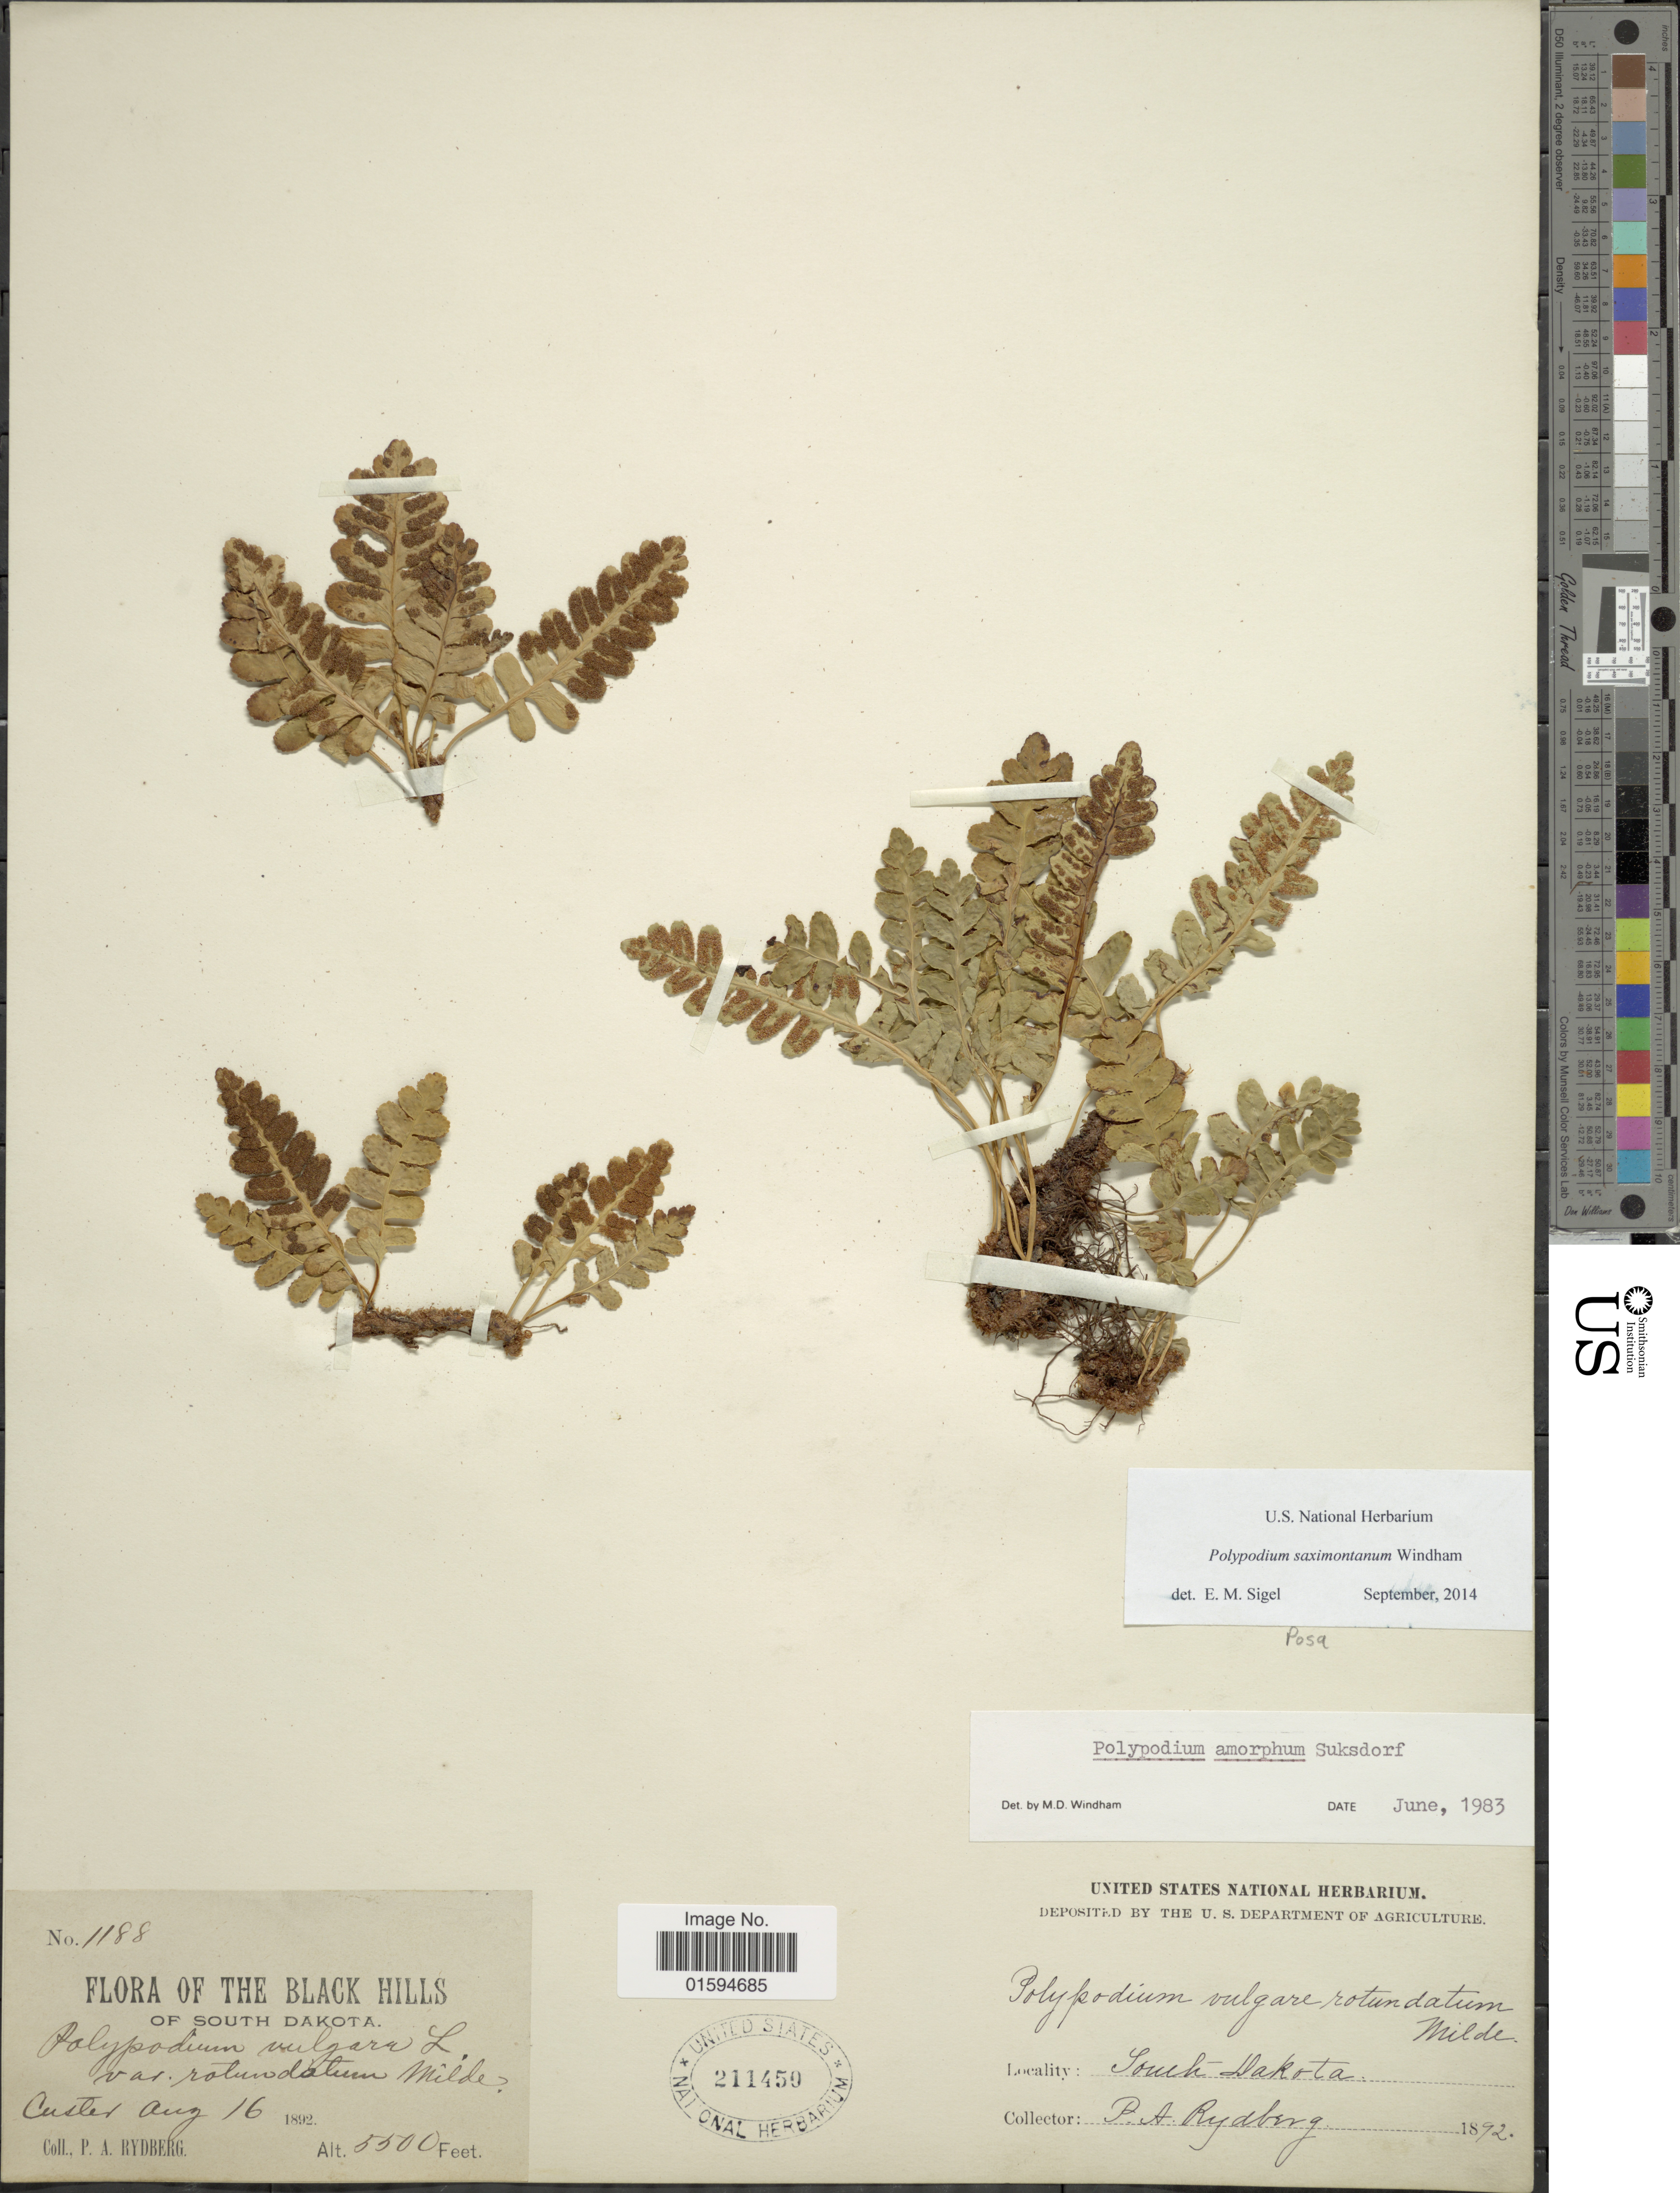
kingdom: Plantae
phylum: Tracheophyta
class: Polypodiopsida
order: Polypodiales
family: Polypodiaceae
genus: Polypodium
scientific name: Polypodium saximontanum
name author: Windham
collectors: P. A. Rydberg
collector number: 1188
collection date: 1892-08-16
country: United States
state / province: South Dakota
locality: The Black Hills of South Dakota, Custer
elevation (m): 1676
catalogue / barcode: US 211459